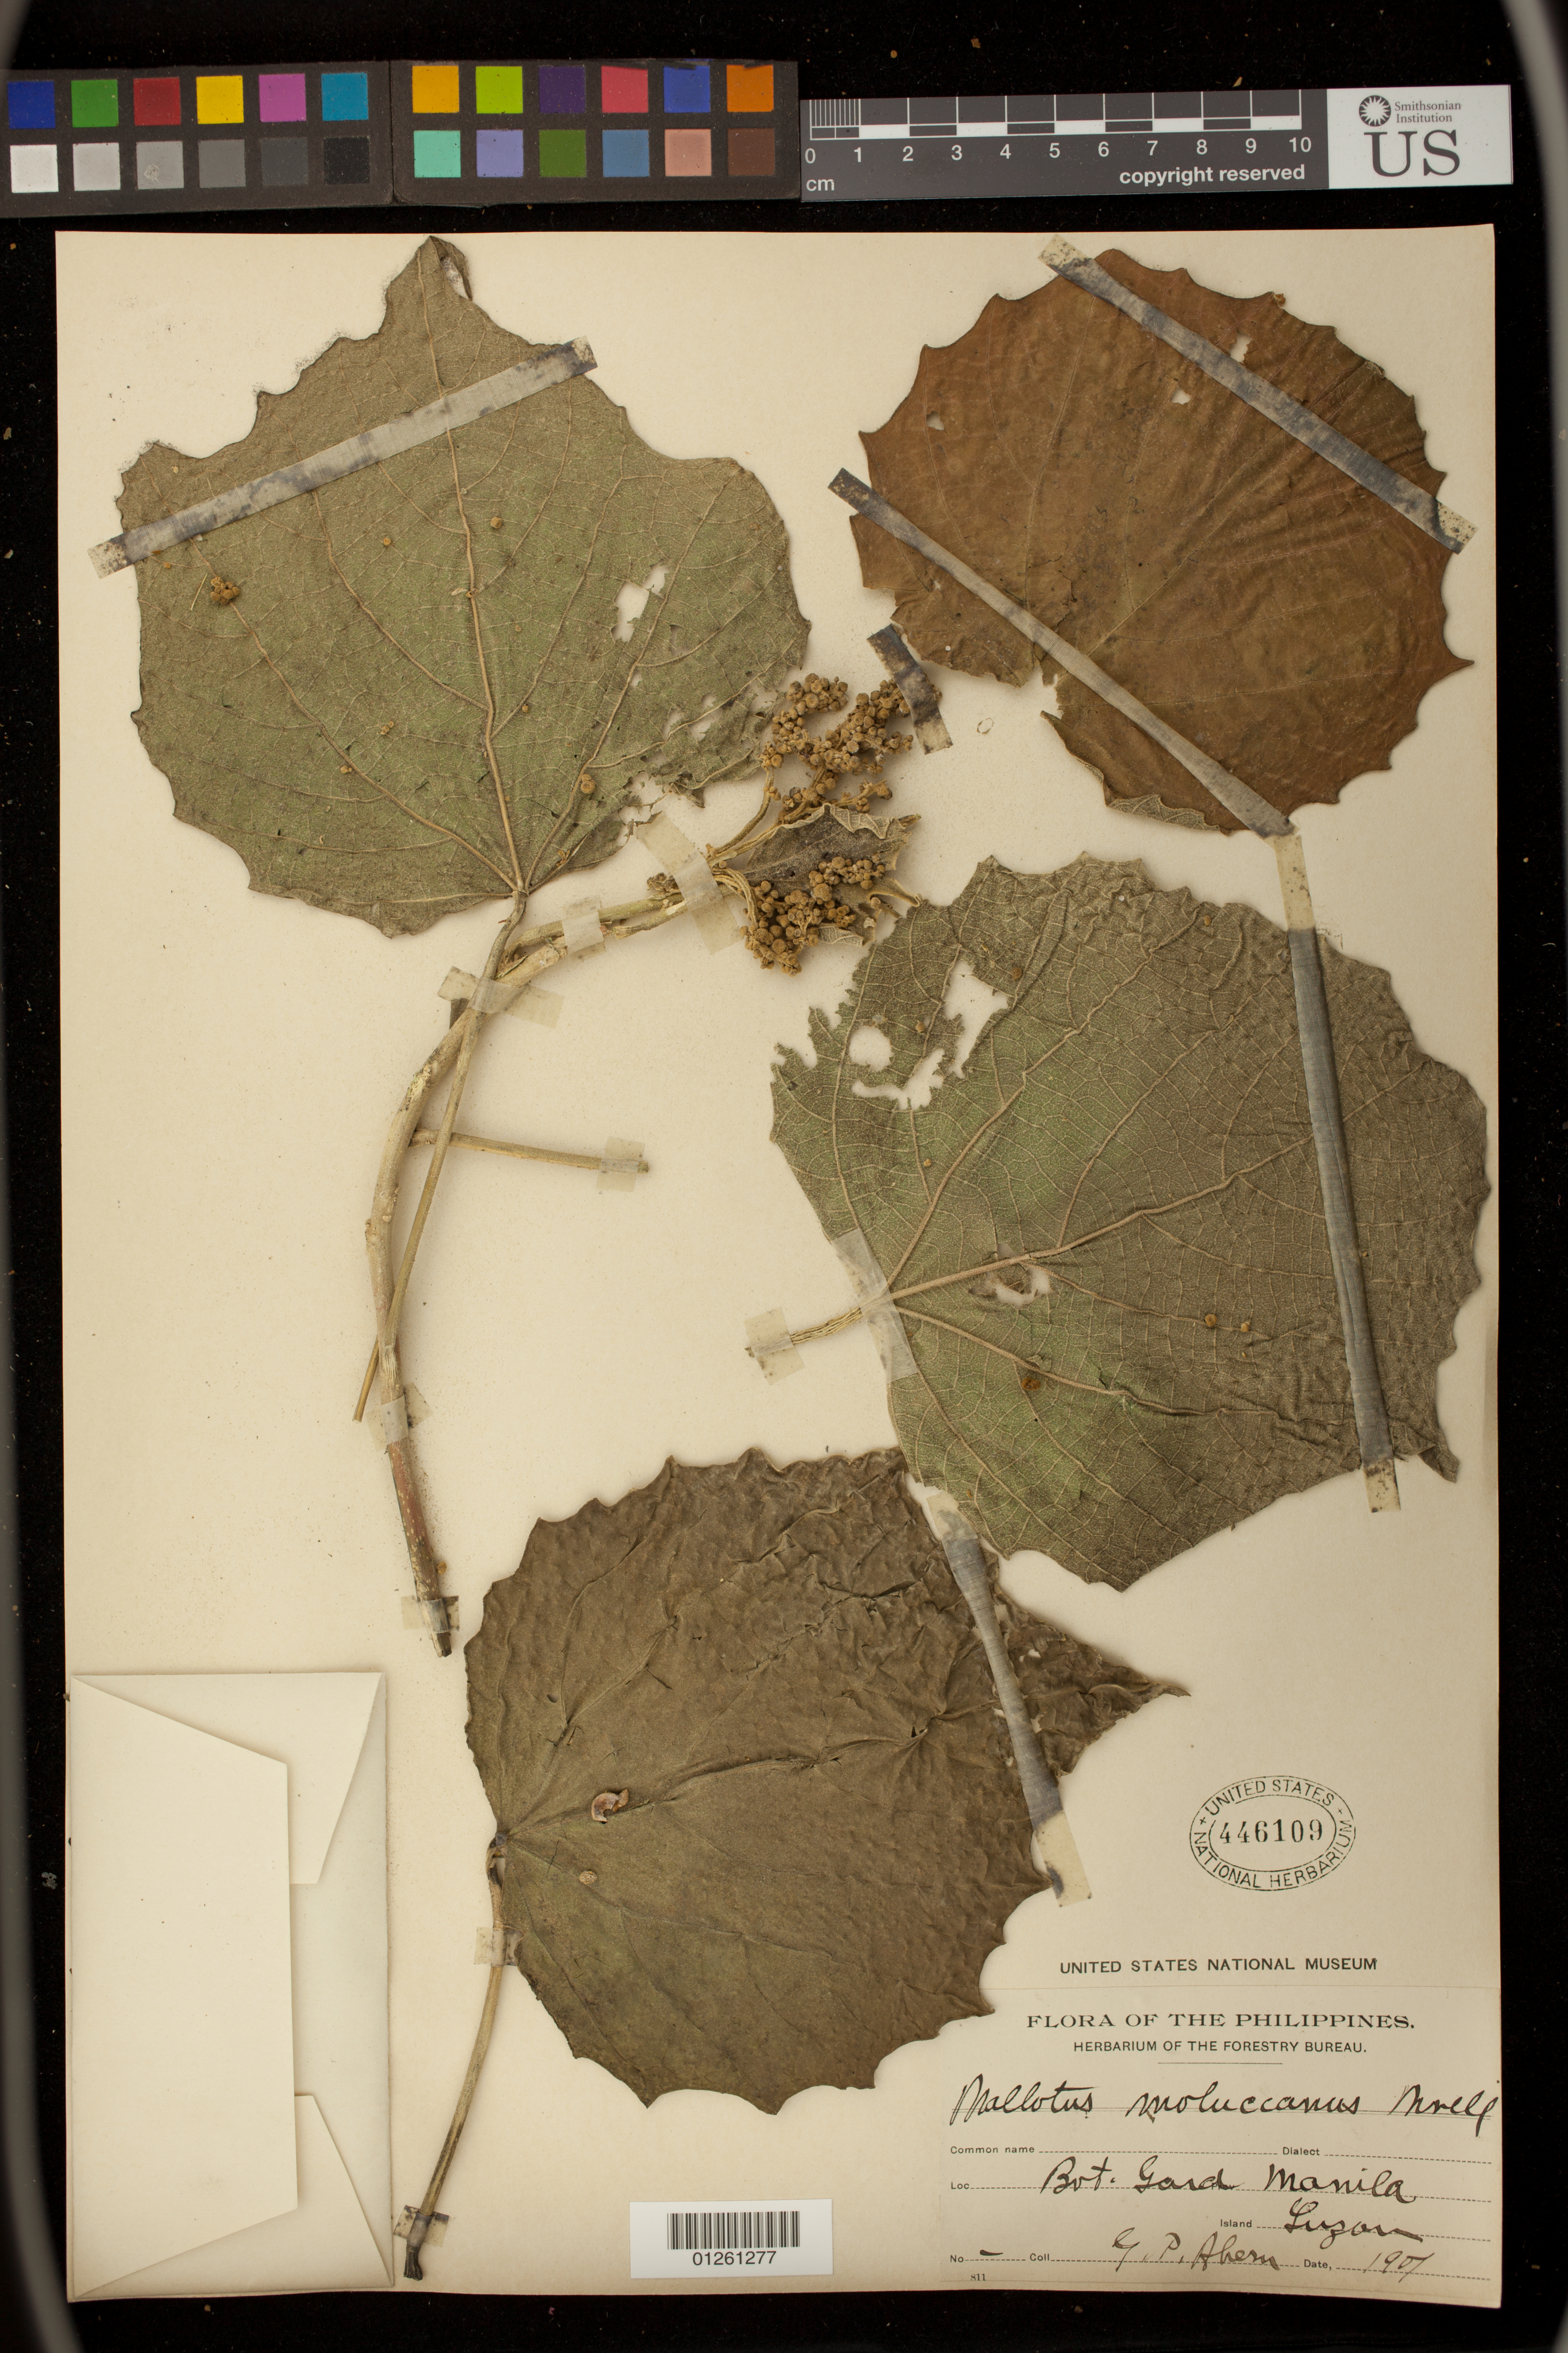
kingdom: Plantae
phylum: Tracheophyta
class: Magnoliopsida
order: Malpighiales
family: Euphorbiaceae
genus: Melanolepis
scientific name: Melanolepis multiglandulosa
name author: (Reinw. ex Blume) Rchb. f. & Zoll.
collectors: G. Ahern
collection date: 1901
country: Philippines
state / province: National Capital Region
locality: Bot. Gard. Manila, Luzon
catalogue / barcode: US 446109